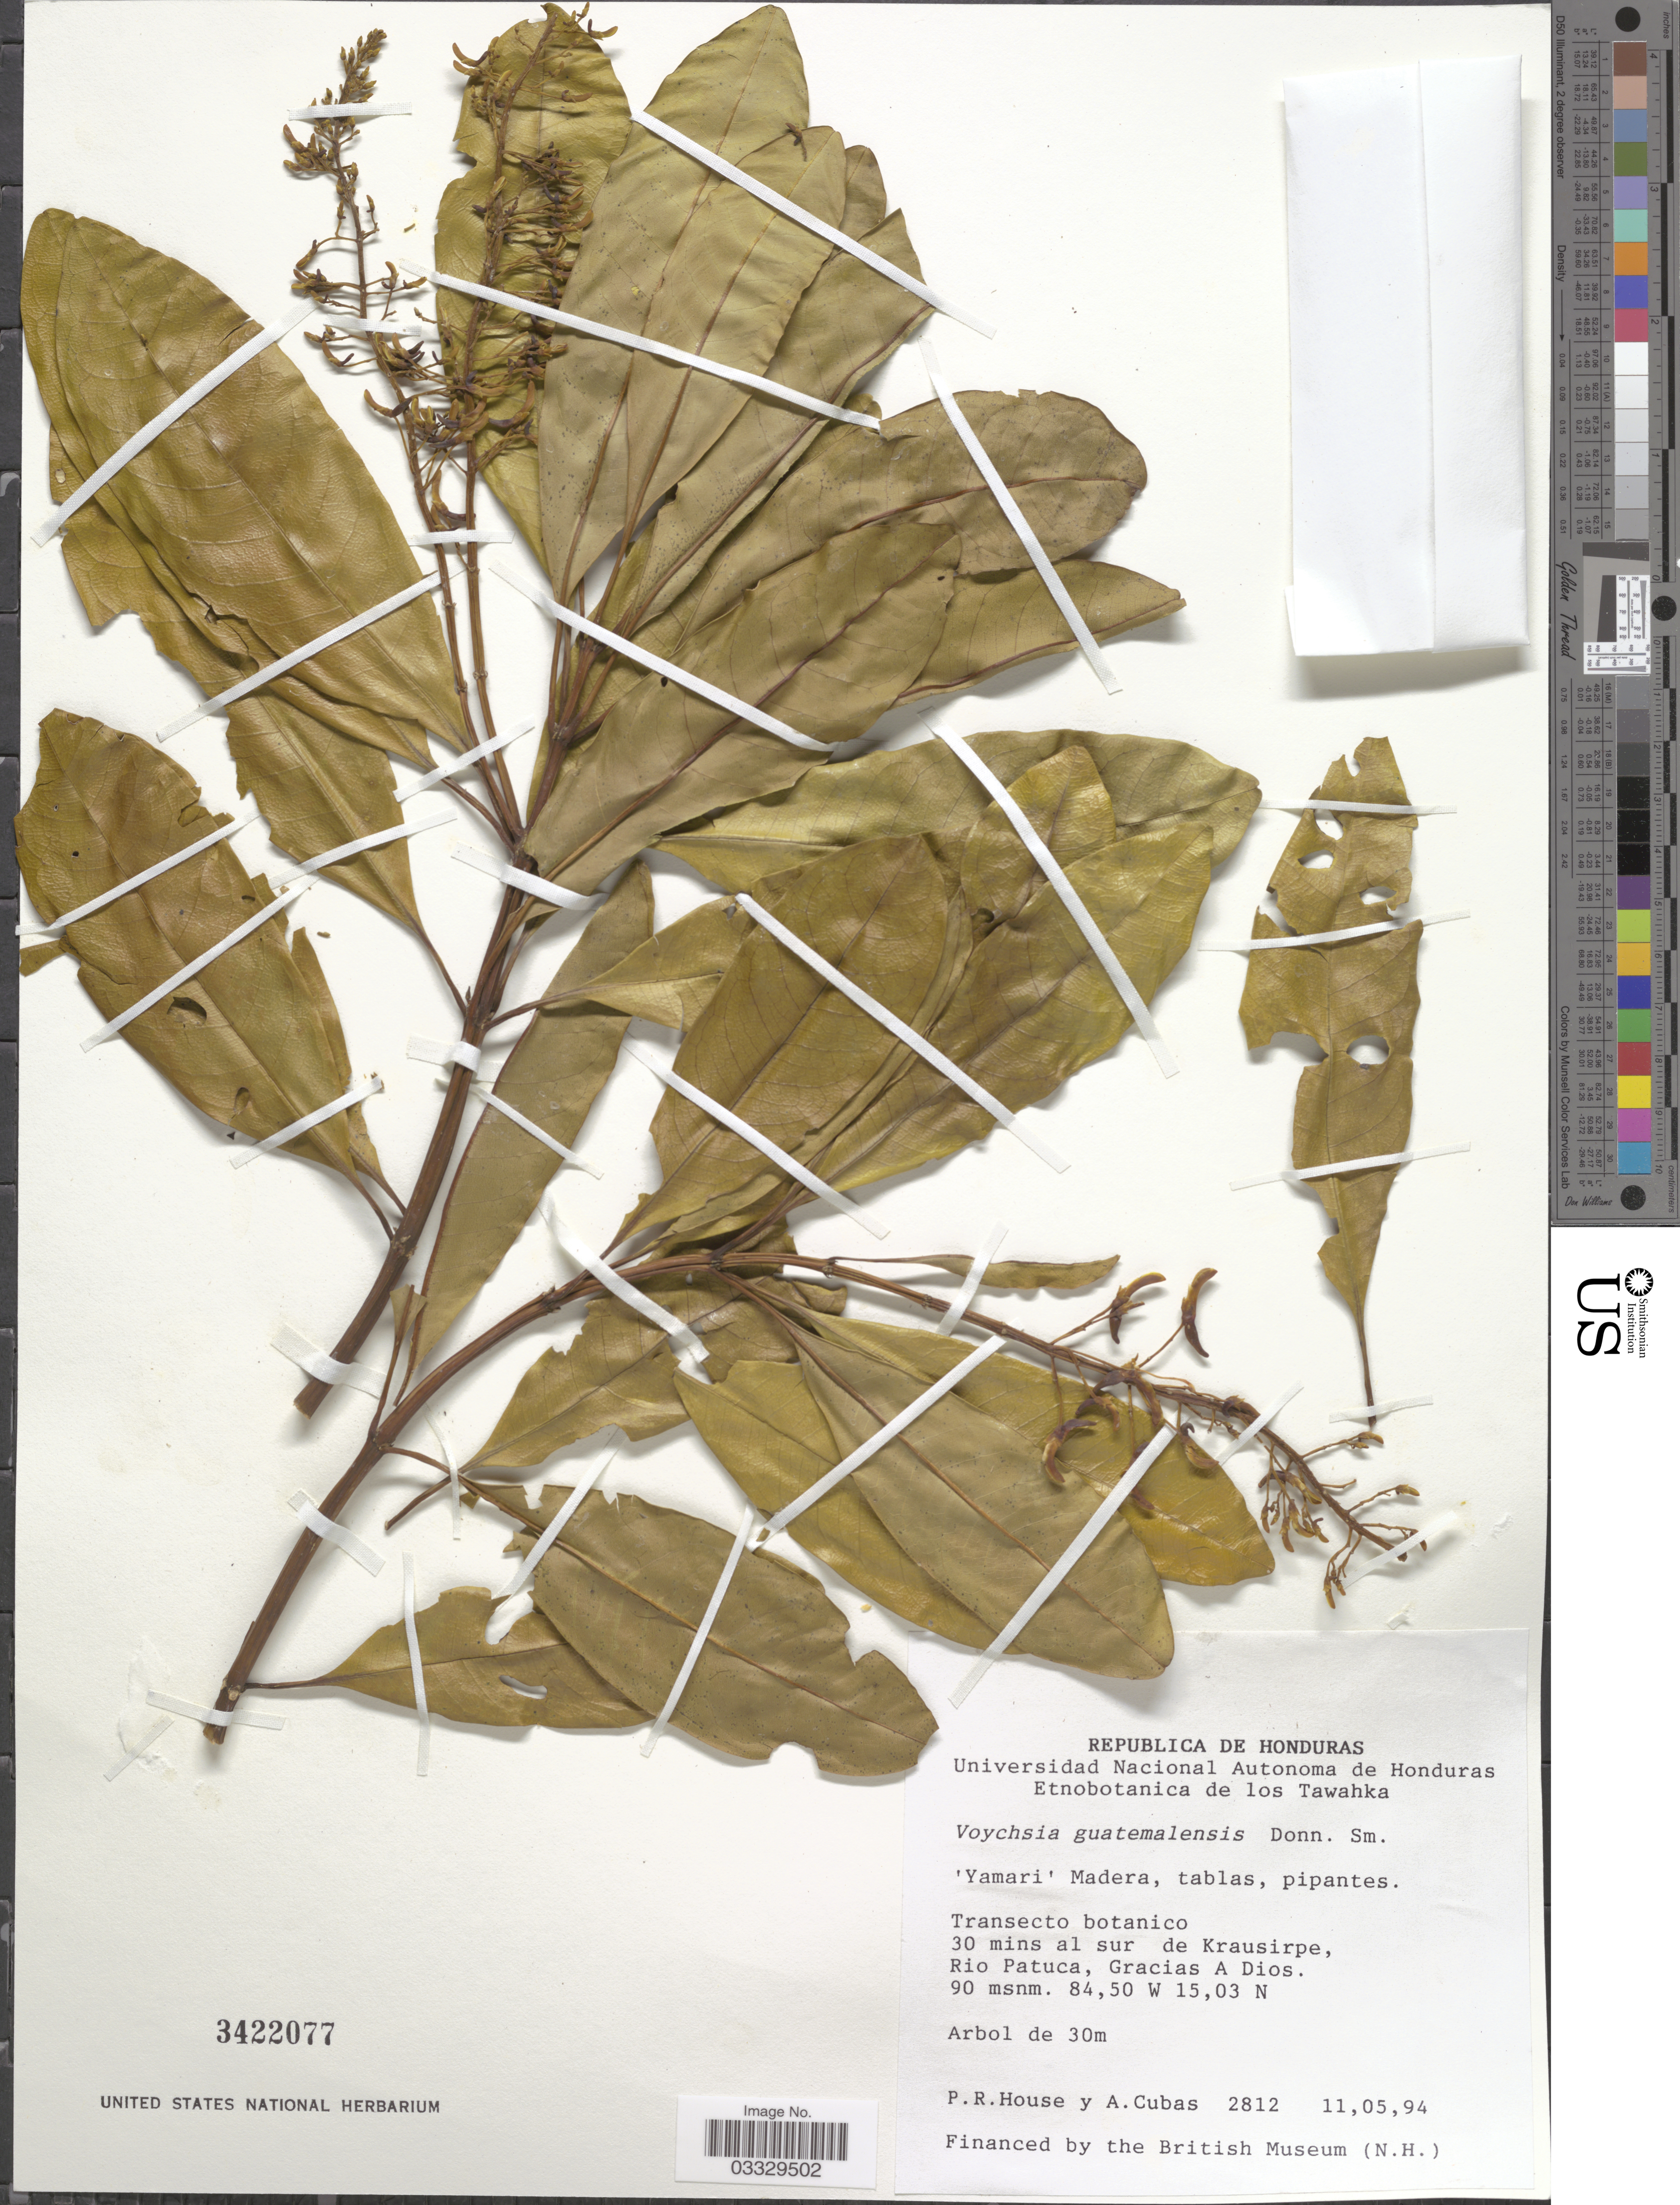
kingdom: Plantae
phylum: Tracheophyta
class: Magnoliopsida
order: Myrtales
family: Vochysiaceae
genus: Vochysia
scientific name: Vochysia guatemalensis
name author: Donn. Sm.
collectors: P. R. House & A. Cubas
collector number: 2812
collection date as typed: Transcribed d/m/y: 11/5/94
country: Honduras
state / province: Gracias de Dios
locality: Transecto botanico 30 mins al sur de Krausirpe, Rio Patuca.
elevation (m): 90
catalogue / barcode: US 3422077